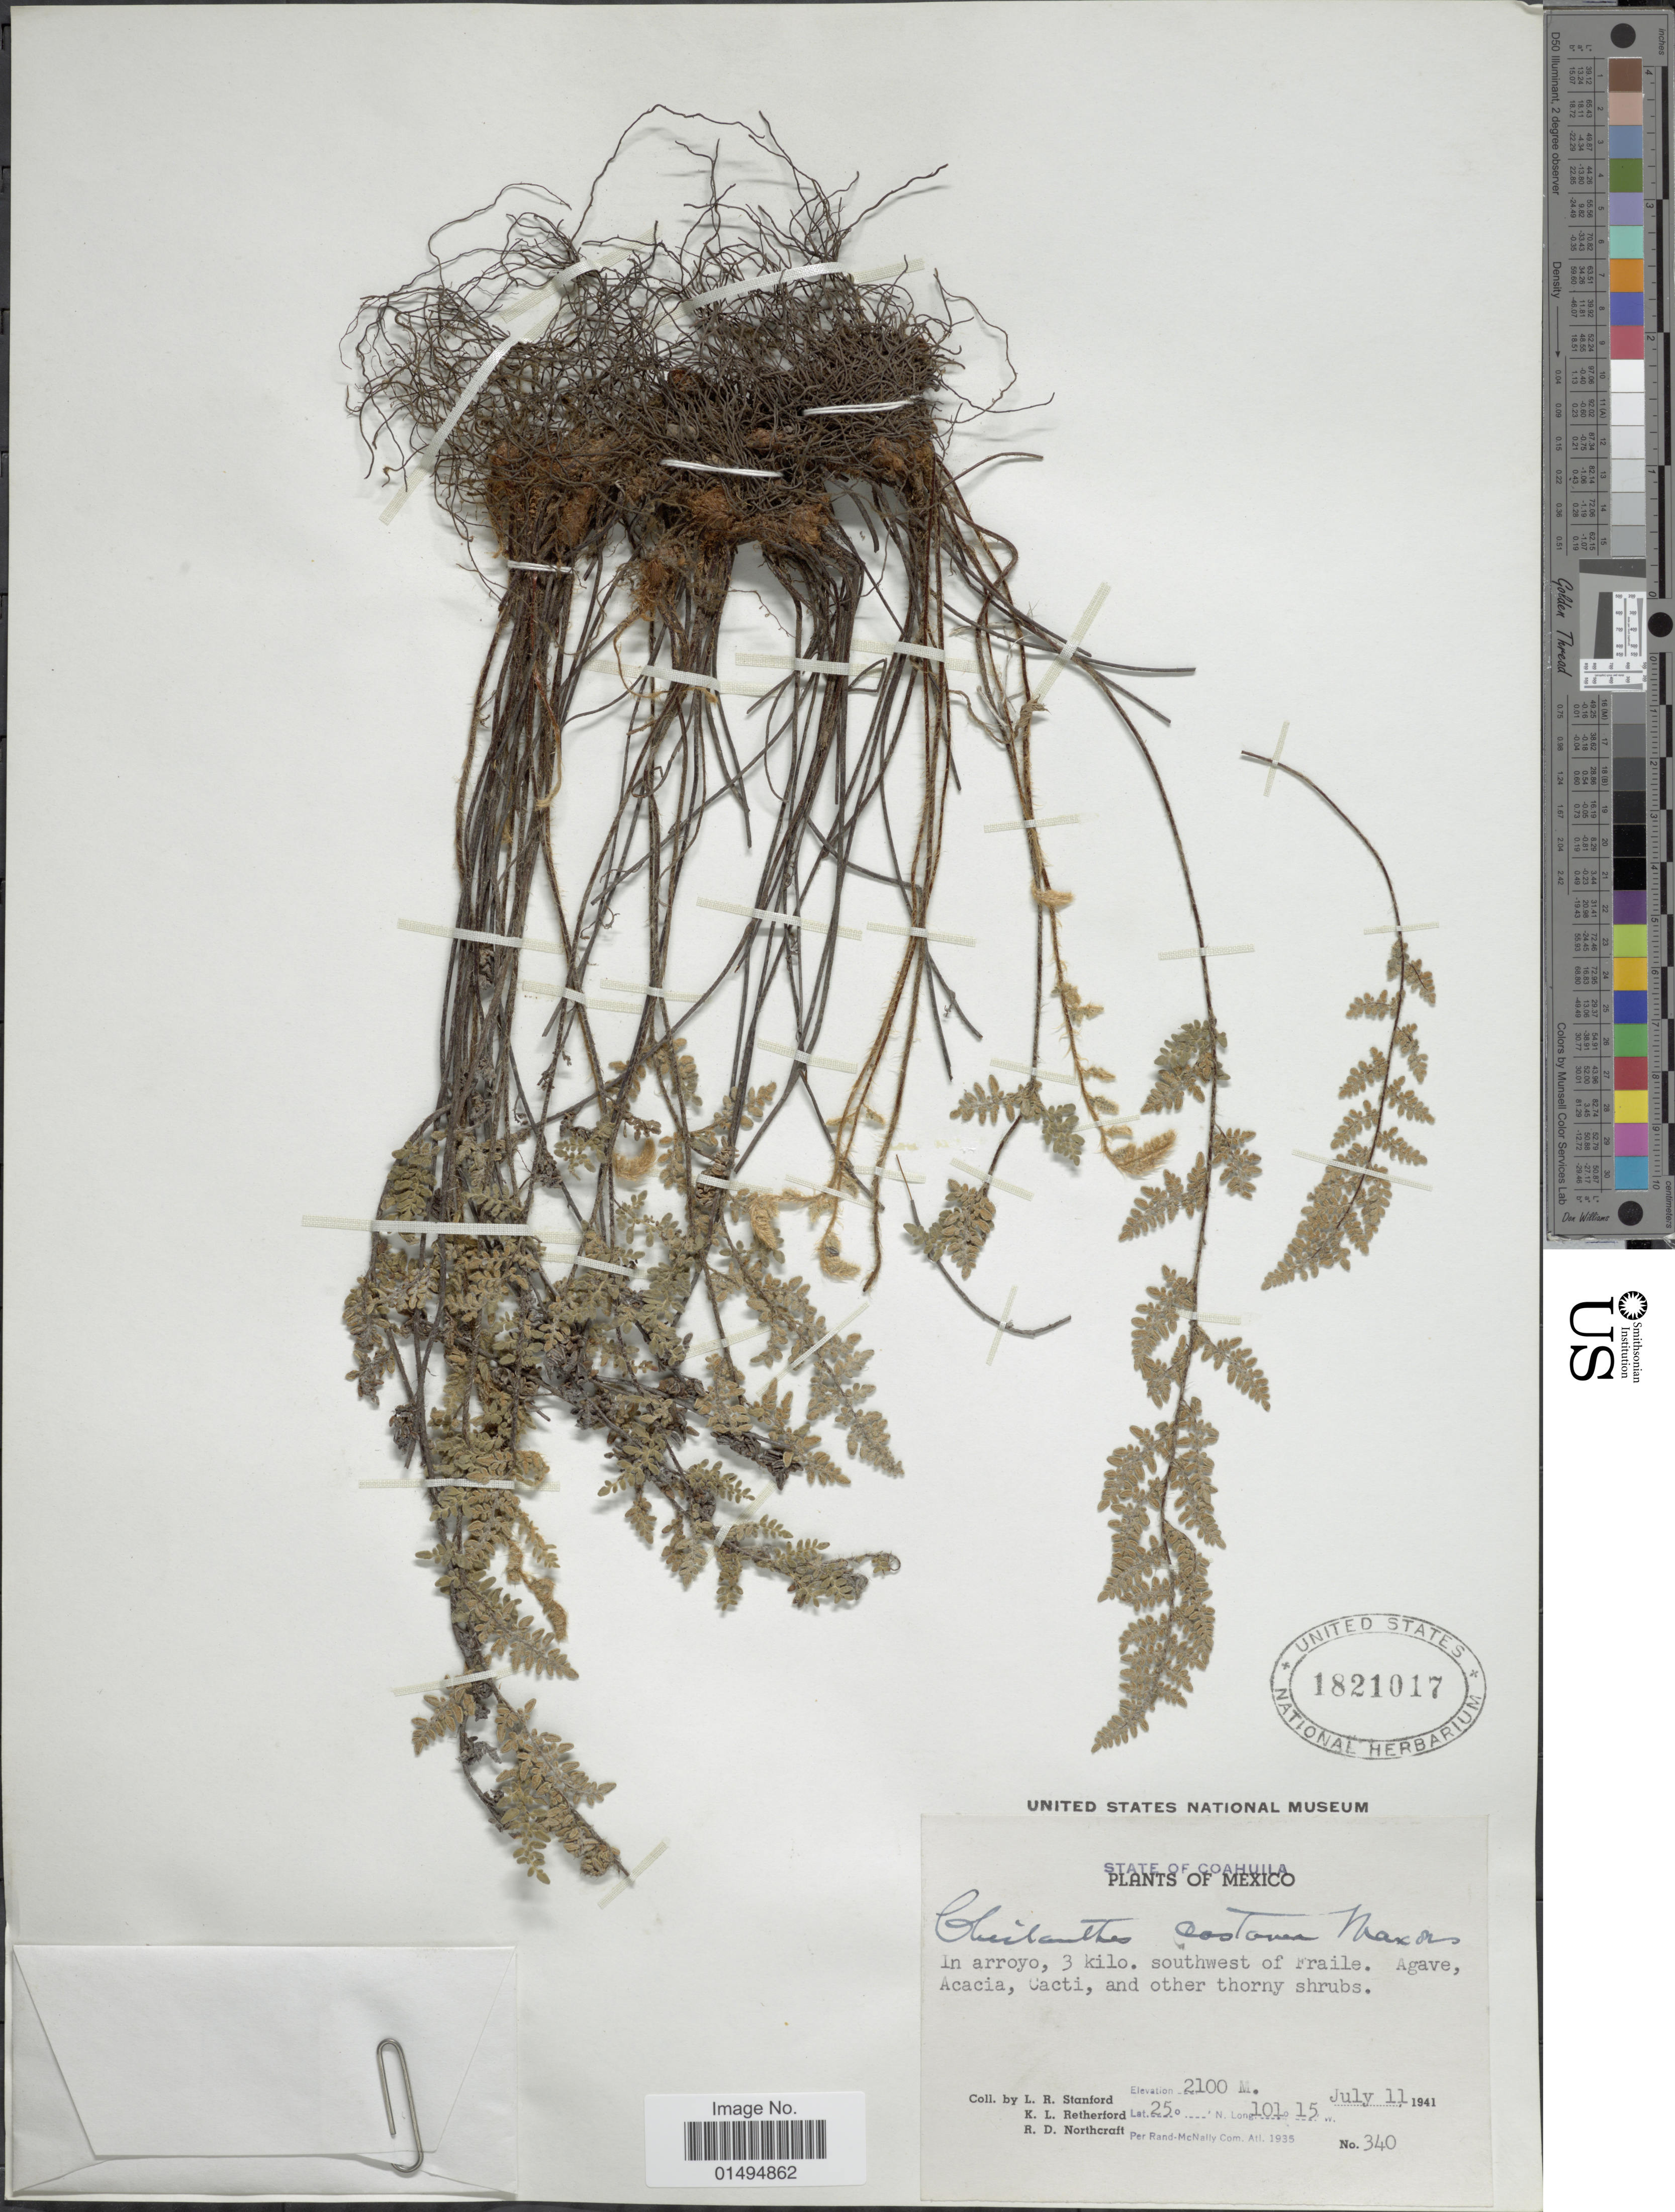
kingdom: Plantae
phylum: Tracheophyta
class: Polypodiopsida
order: Polypodiales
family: Pteridaceae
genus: Myriopteris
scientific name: Myriopteris rufa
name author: Fée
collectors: L. R. Stanford, K. Retherford & R. Northcraft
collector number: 340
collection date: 1941-07-11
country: Mexico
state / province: Coahuila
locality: State of Coahuila, In arroyo, 3 kilo. southwest of Fraile, Agave, Acacia. Cacti, and other thorny shrubs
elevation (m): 2100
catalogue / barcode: US 1821017